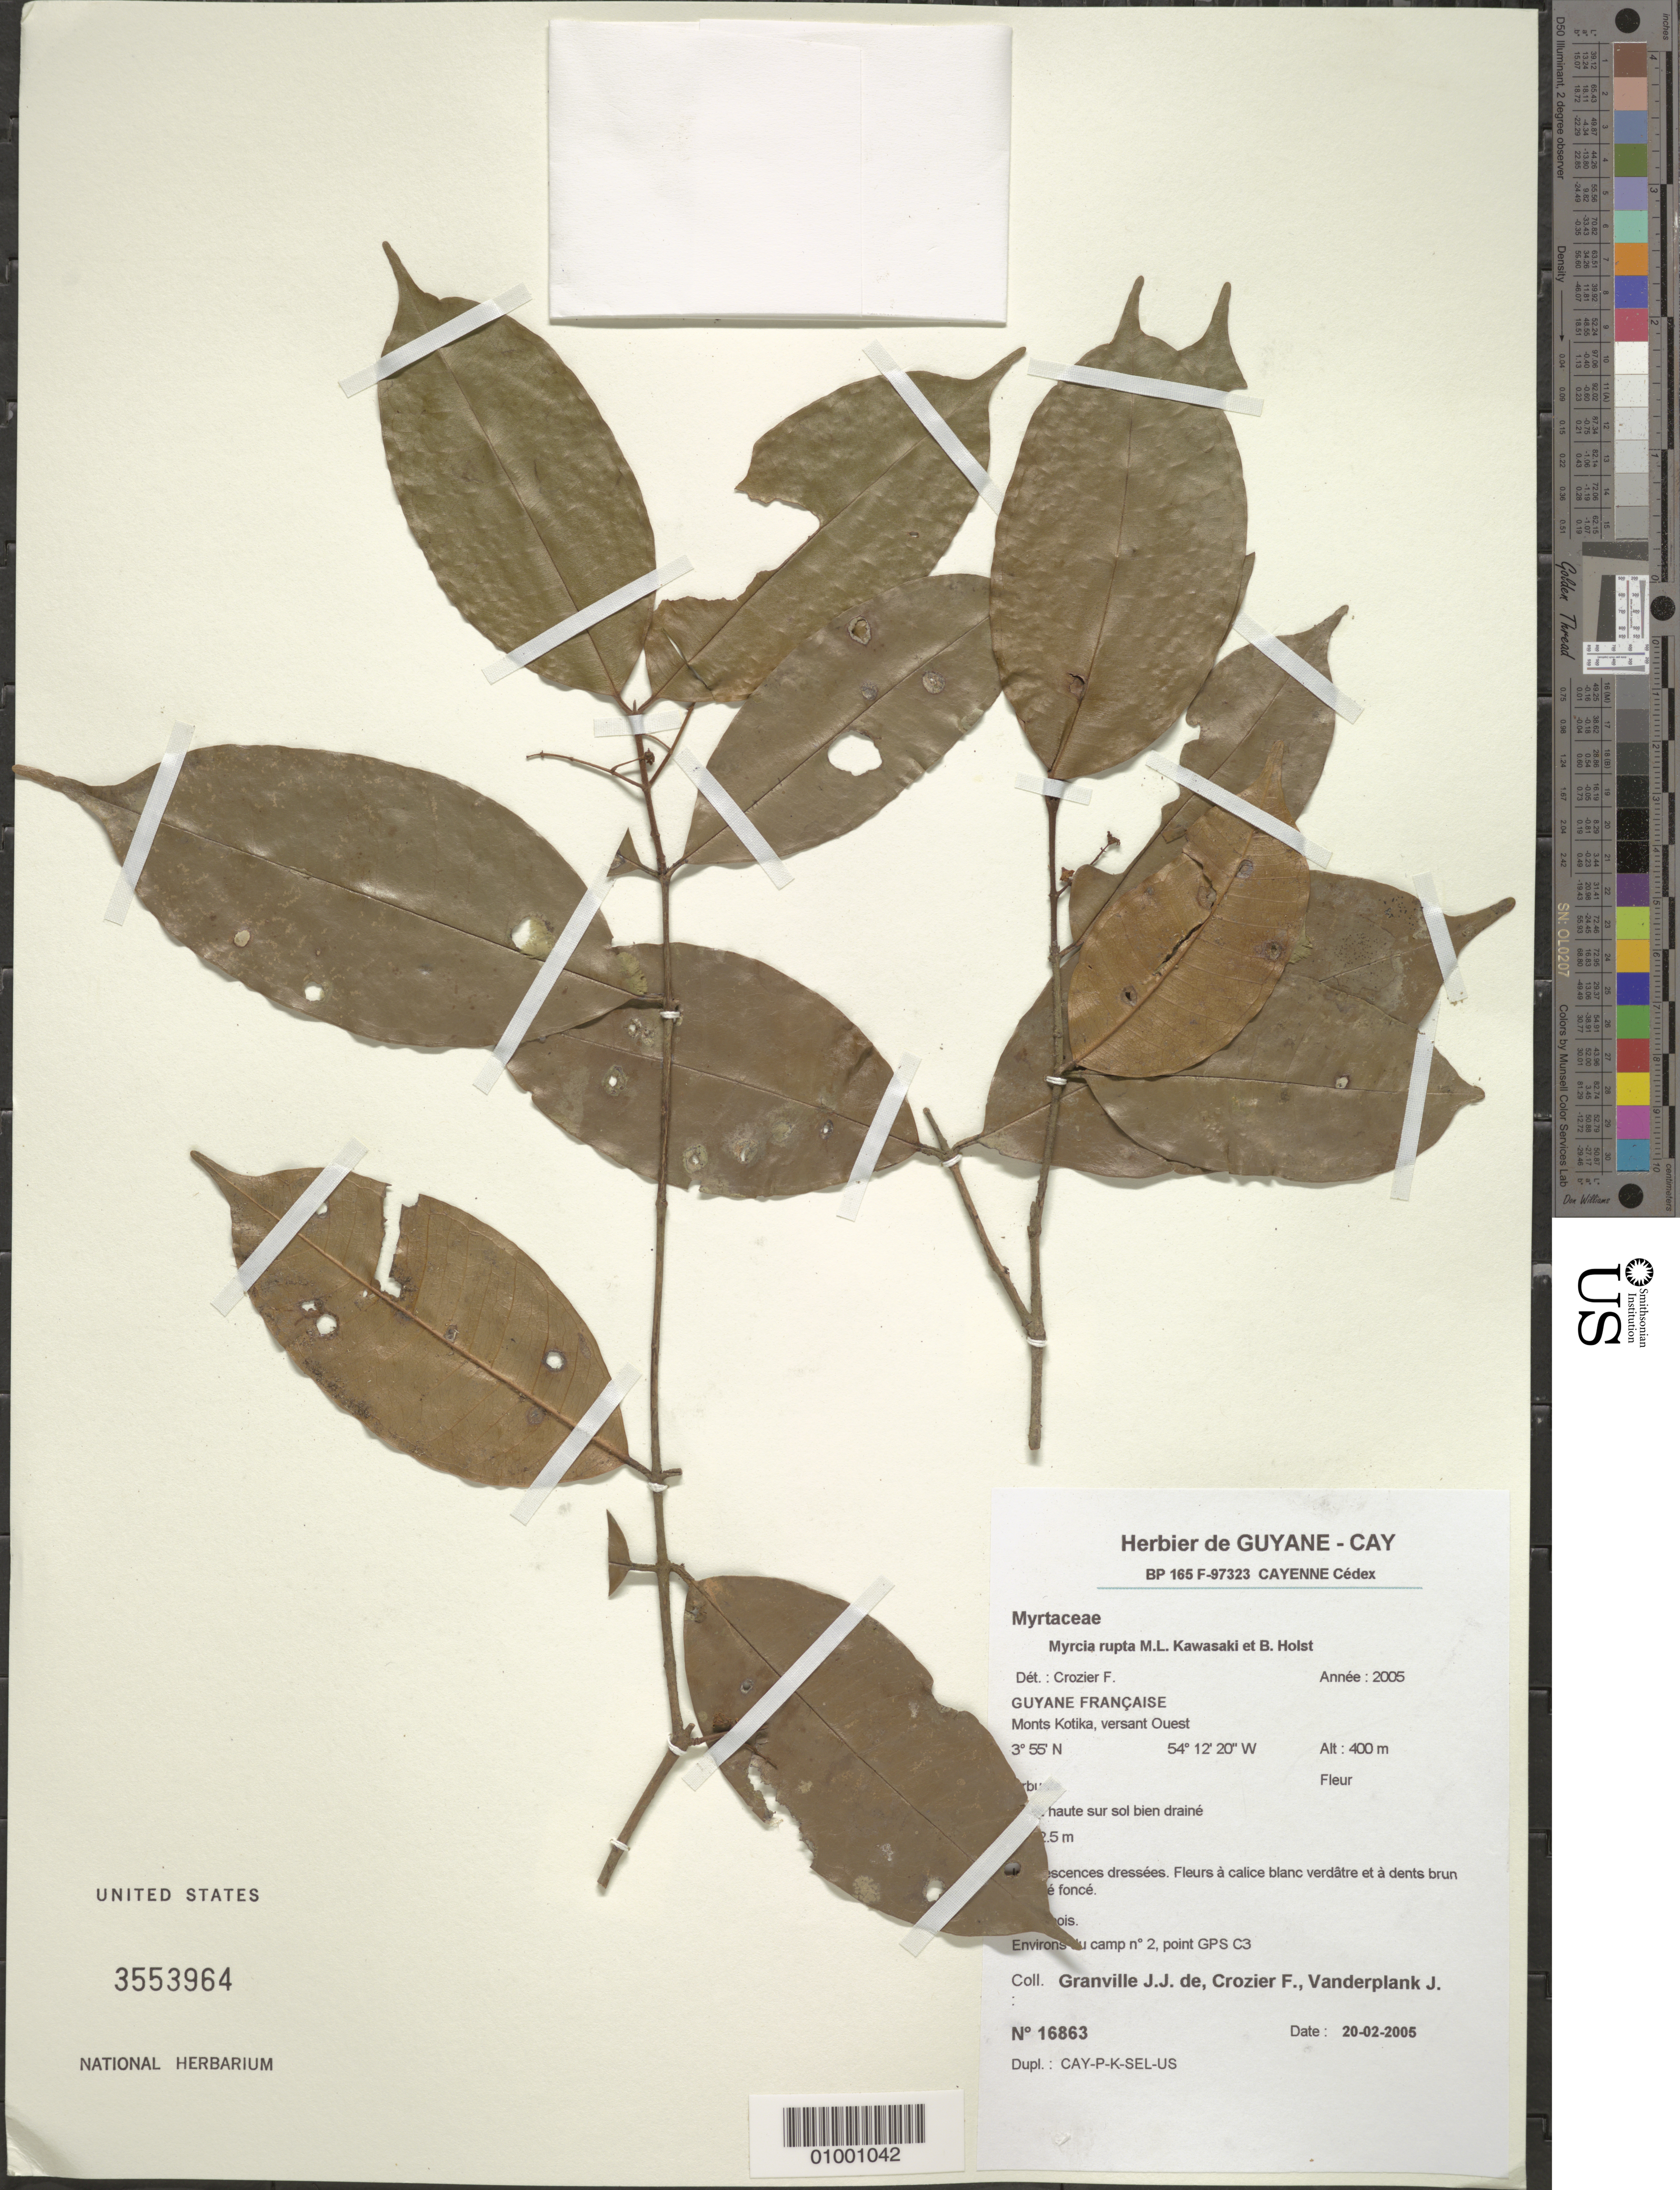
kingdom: Plantae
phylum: Tracheophyta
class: Magnoliopsida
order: Myrtales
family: Myrtaceae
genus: Myrcia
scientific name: Myrcia rupta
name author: M.L. Kawas. & B. Holst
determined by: Crozier, F.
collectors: J.-J. de Granville, F. Crozier & J. Vanderplank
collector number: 16863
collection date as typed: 20-Feb-05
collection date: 2005-02-20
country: French Guiana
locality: Monts Kotika, versant Ouest. Environs du camp nº2, point GPS C3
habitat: Foret haute sur sol bien draine. Sous-bois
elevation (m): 400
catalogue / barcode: US 3553964